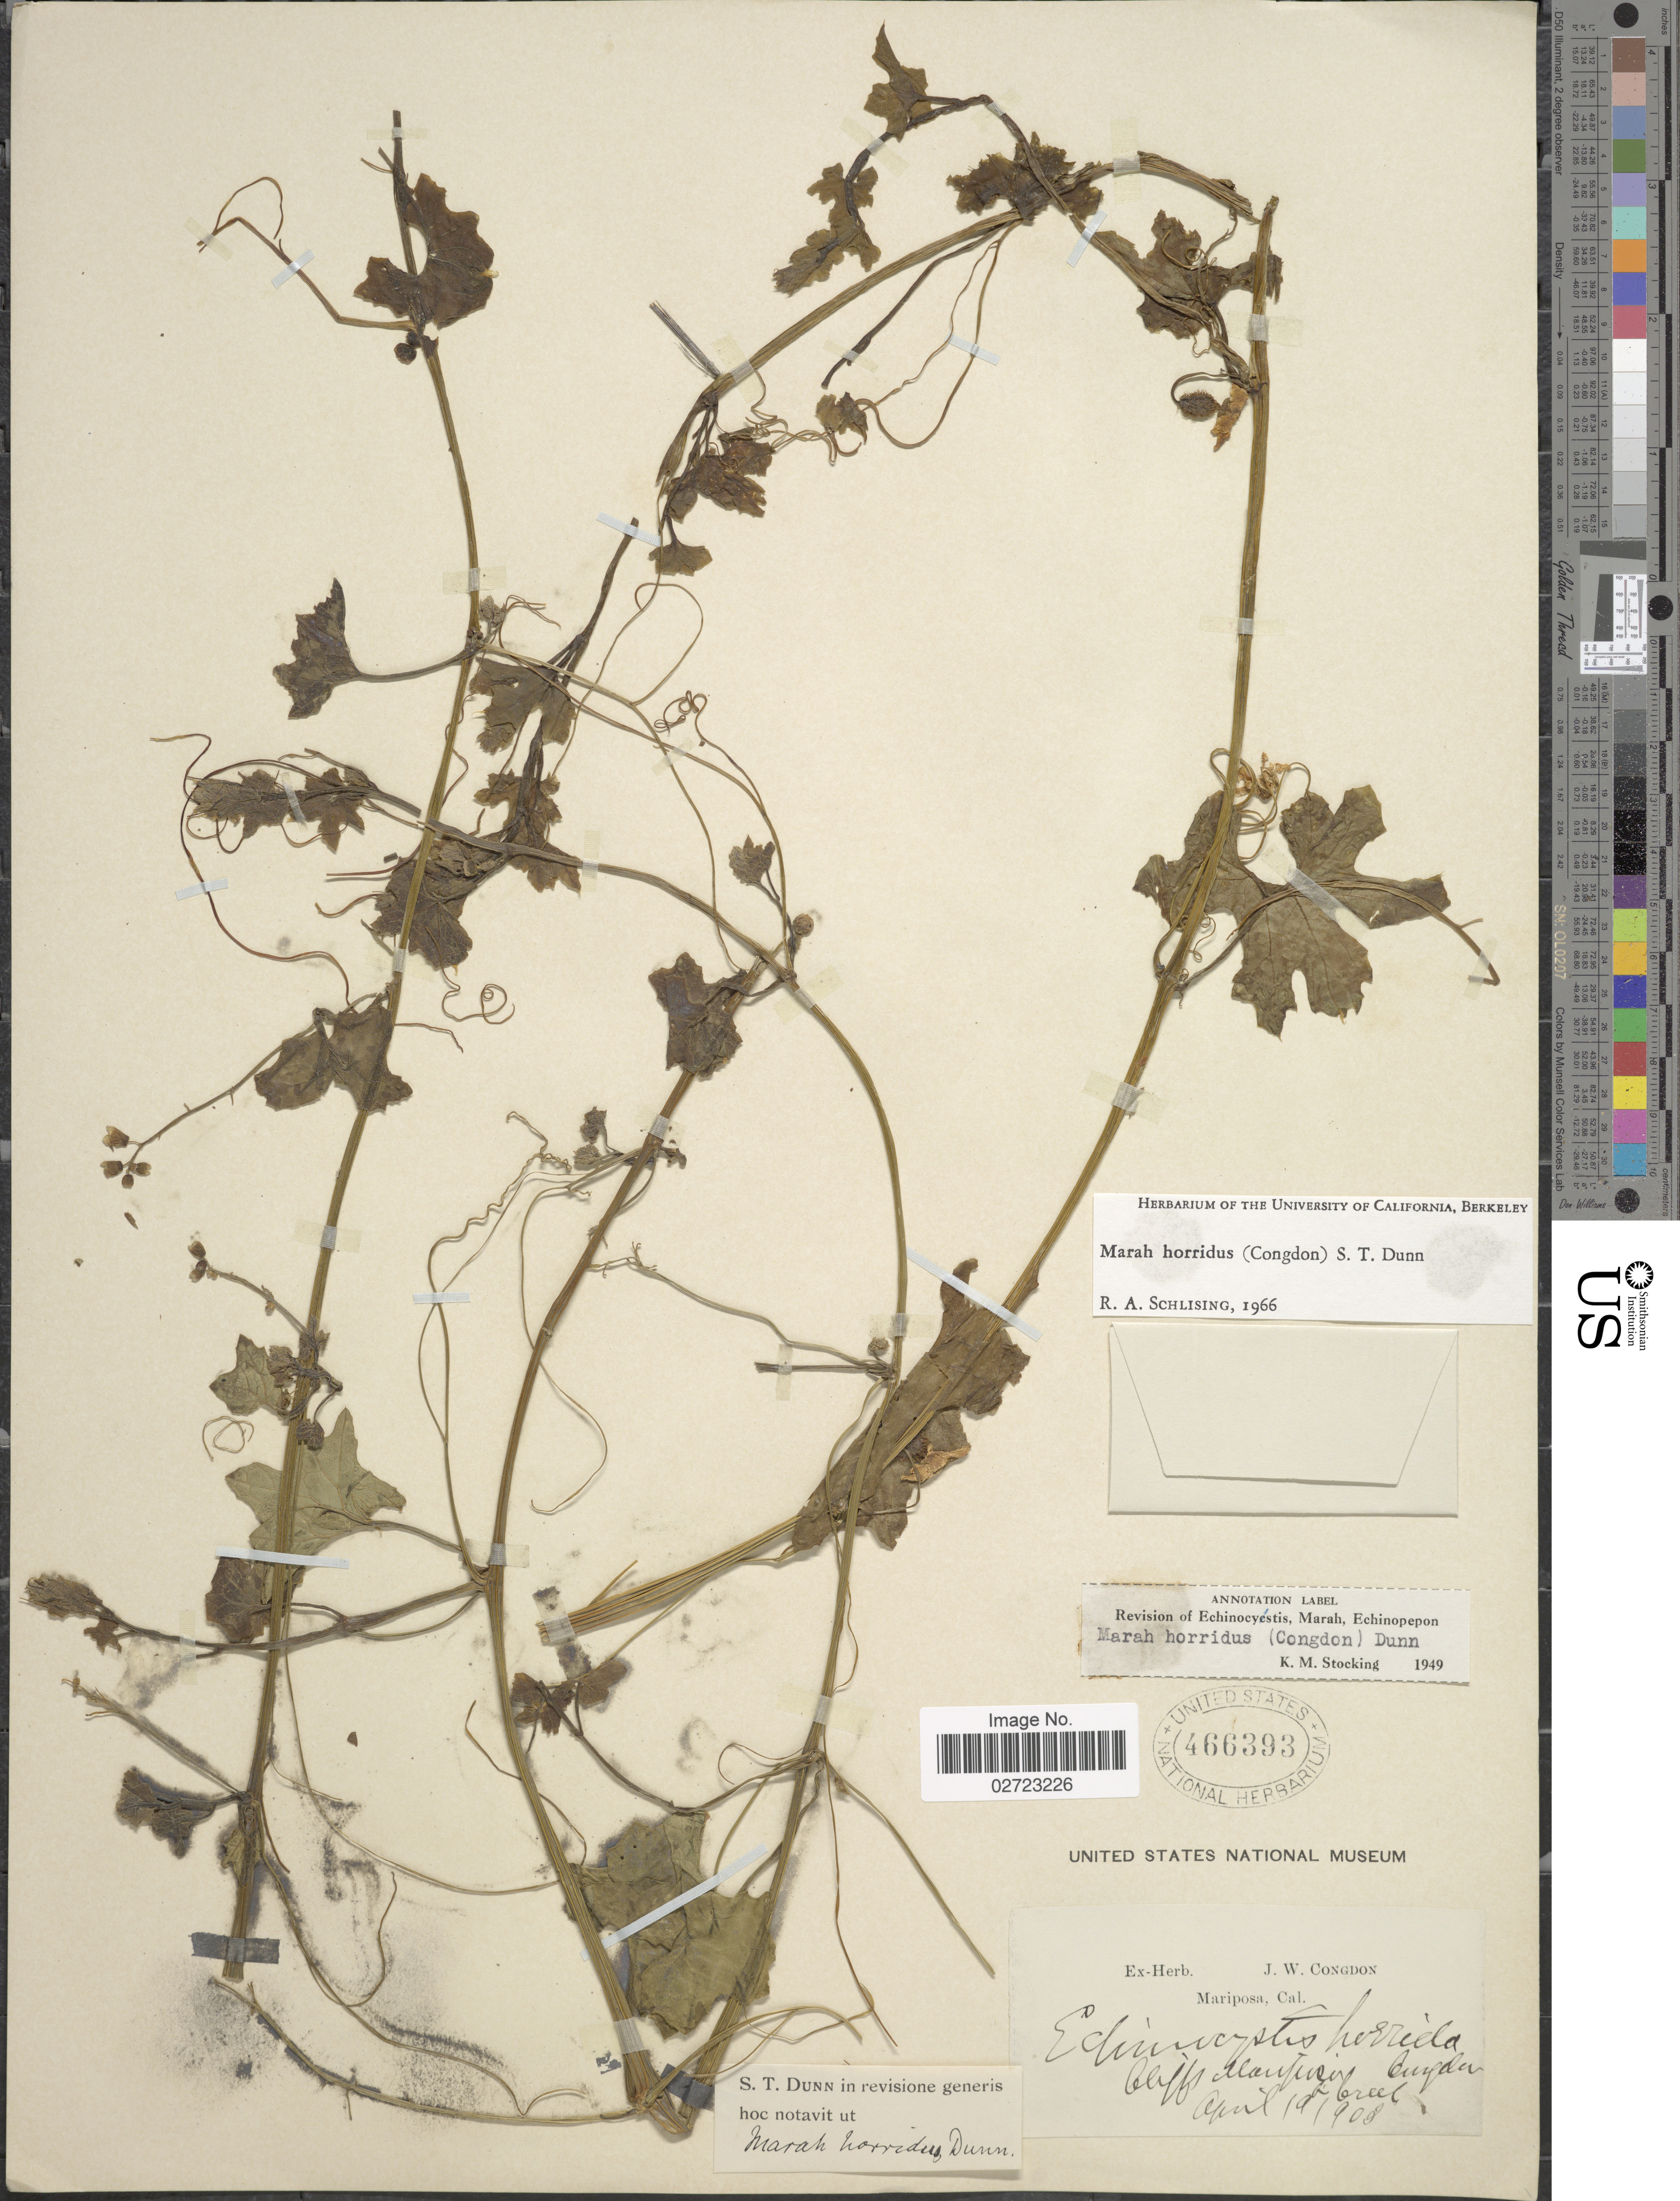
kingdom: Plantae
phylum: Tracheophyta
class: Magnoliopsida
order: Cucurbitales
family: Cucurbitaceae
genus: Marah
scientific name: Marah horrida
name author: (Congdon) Dunn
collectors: ex herb. J. W. Congdon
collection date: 1908-04-19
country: United States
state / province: California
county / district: Mariposa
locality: Cliffs Mariposa Congdon & Creek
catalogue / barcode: US 466393